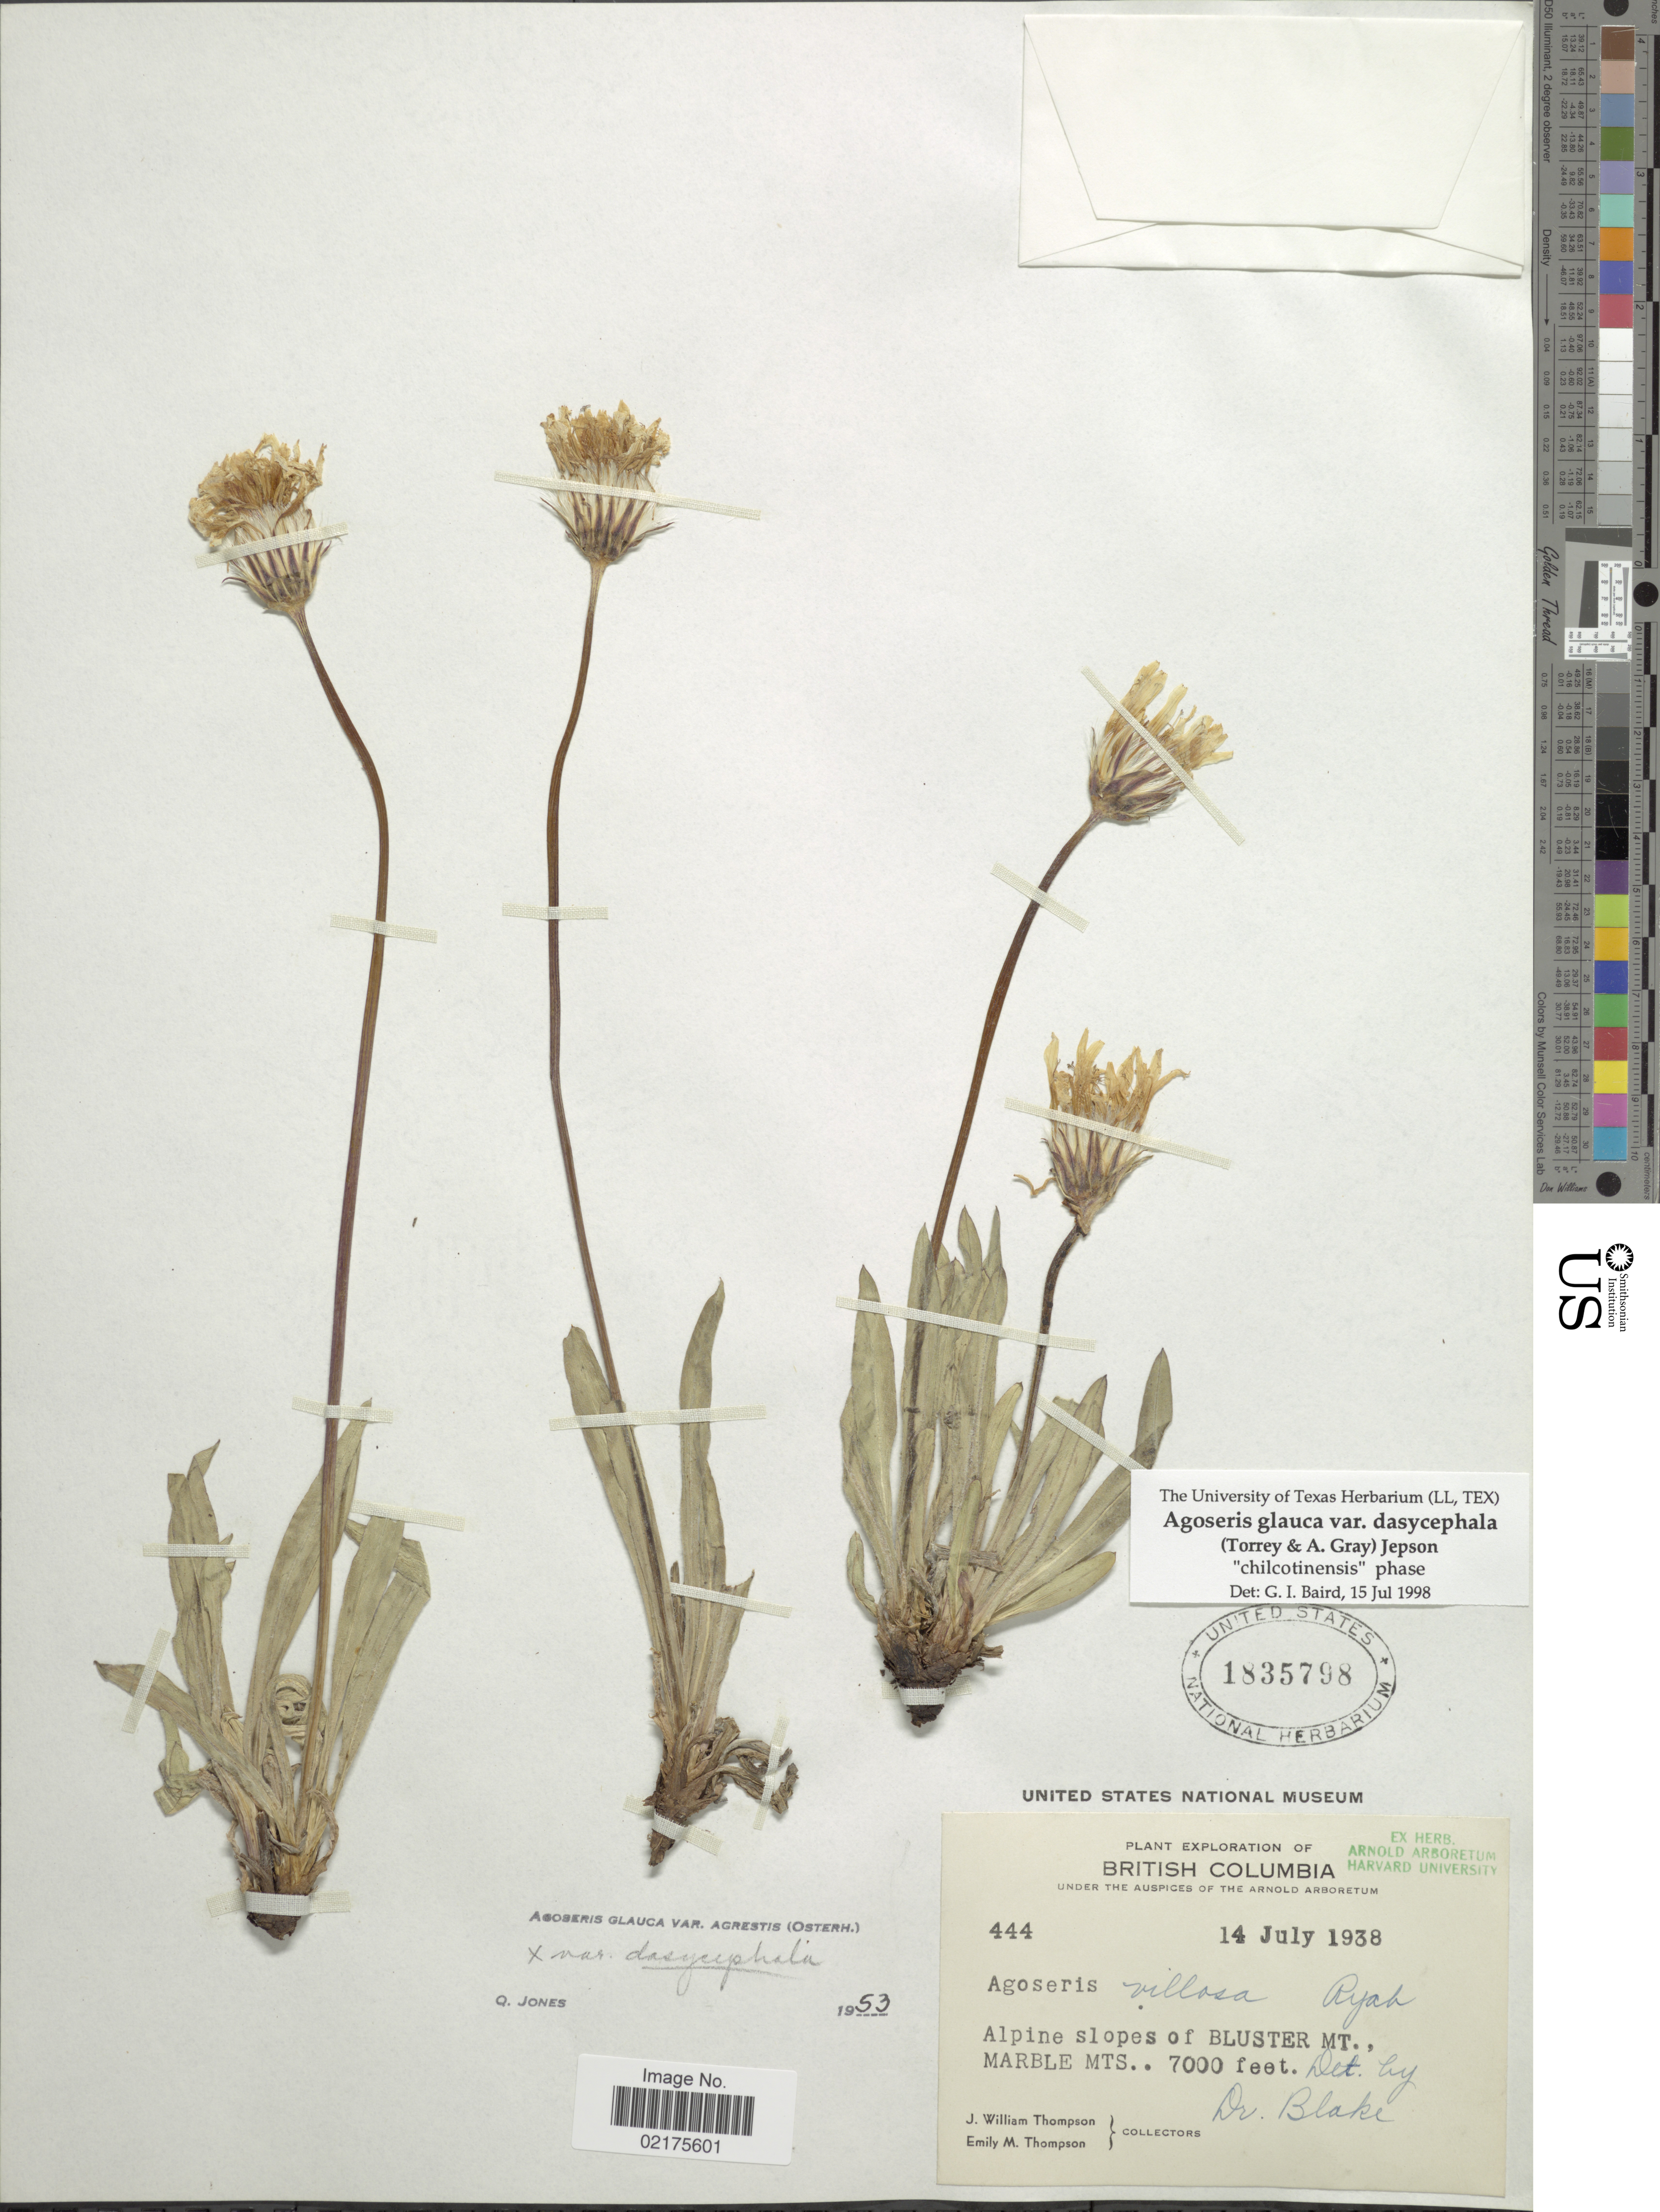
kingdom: Plantae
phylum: Tracheophyta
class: Magnoliopsida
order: Asterales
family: Asteraceae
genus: Agoseris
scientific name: Agoseris glauca var. dasycephala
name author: (Torr. & A. Gray) Jeps.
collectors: J. W. Thompson & E. M. Thompson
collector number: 444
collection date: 1938-07-14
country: Canada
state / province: British Columbia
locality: British Columbia; Alpine slopes of Bluster MT., Marble Mts.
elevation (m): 2134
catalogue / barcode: US 1835798